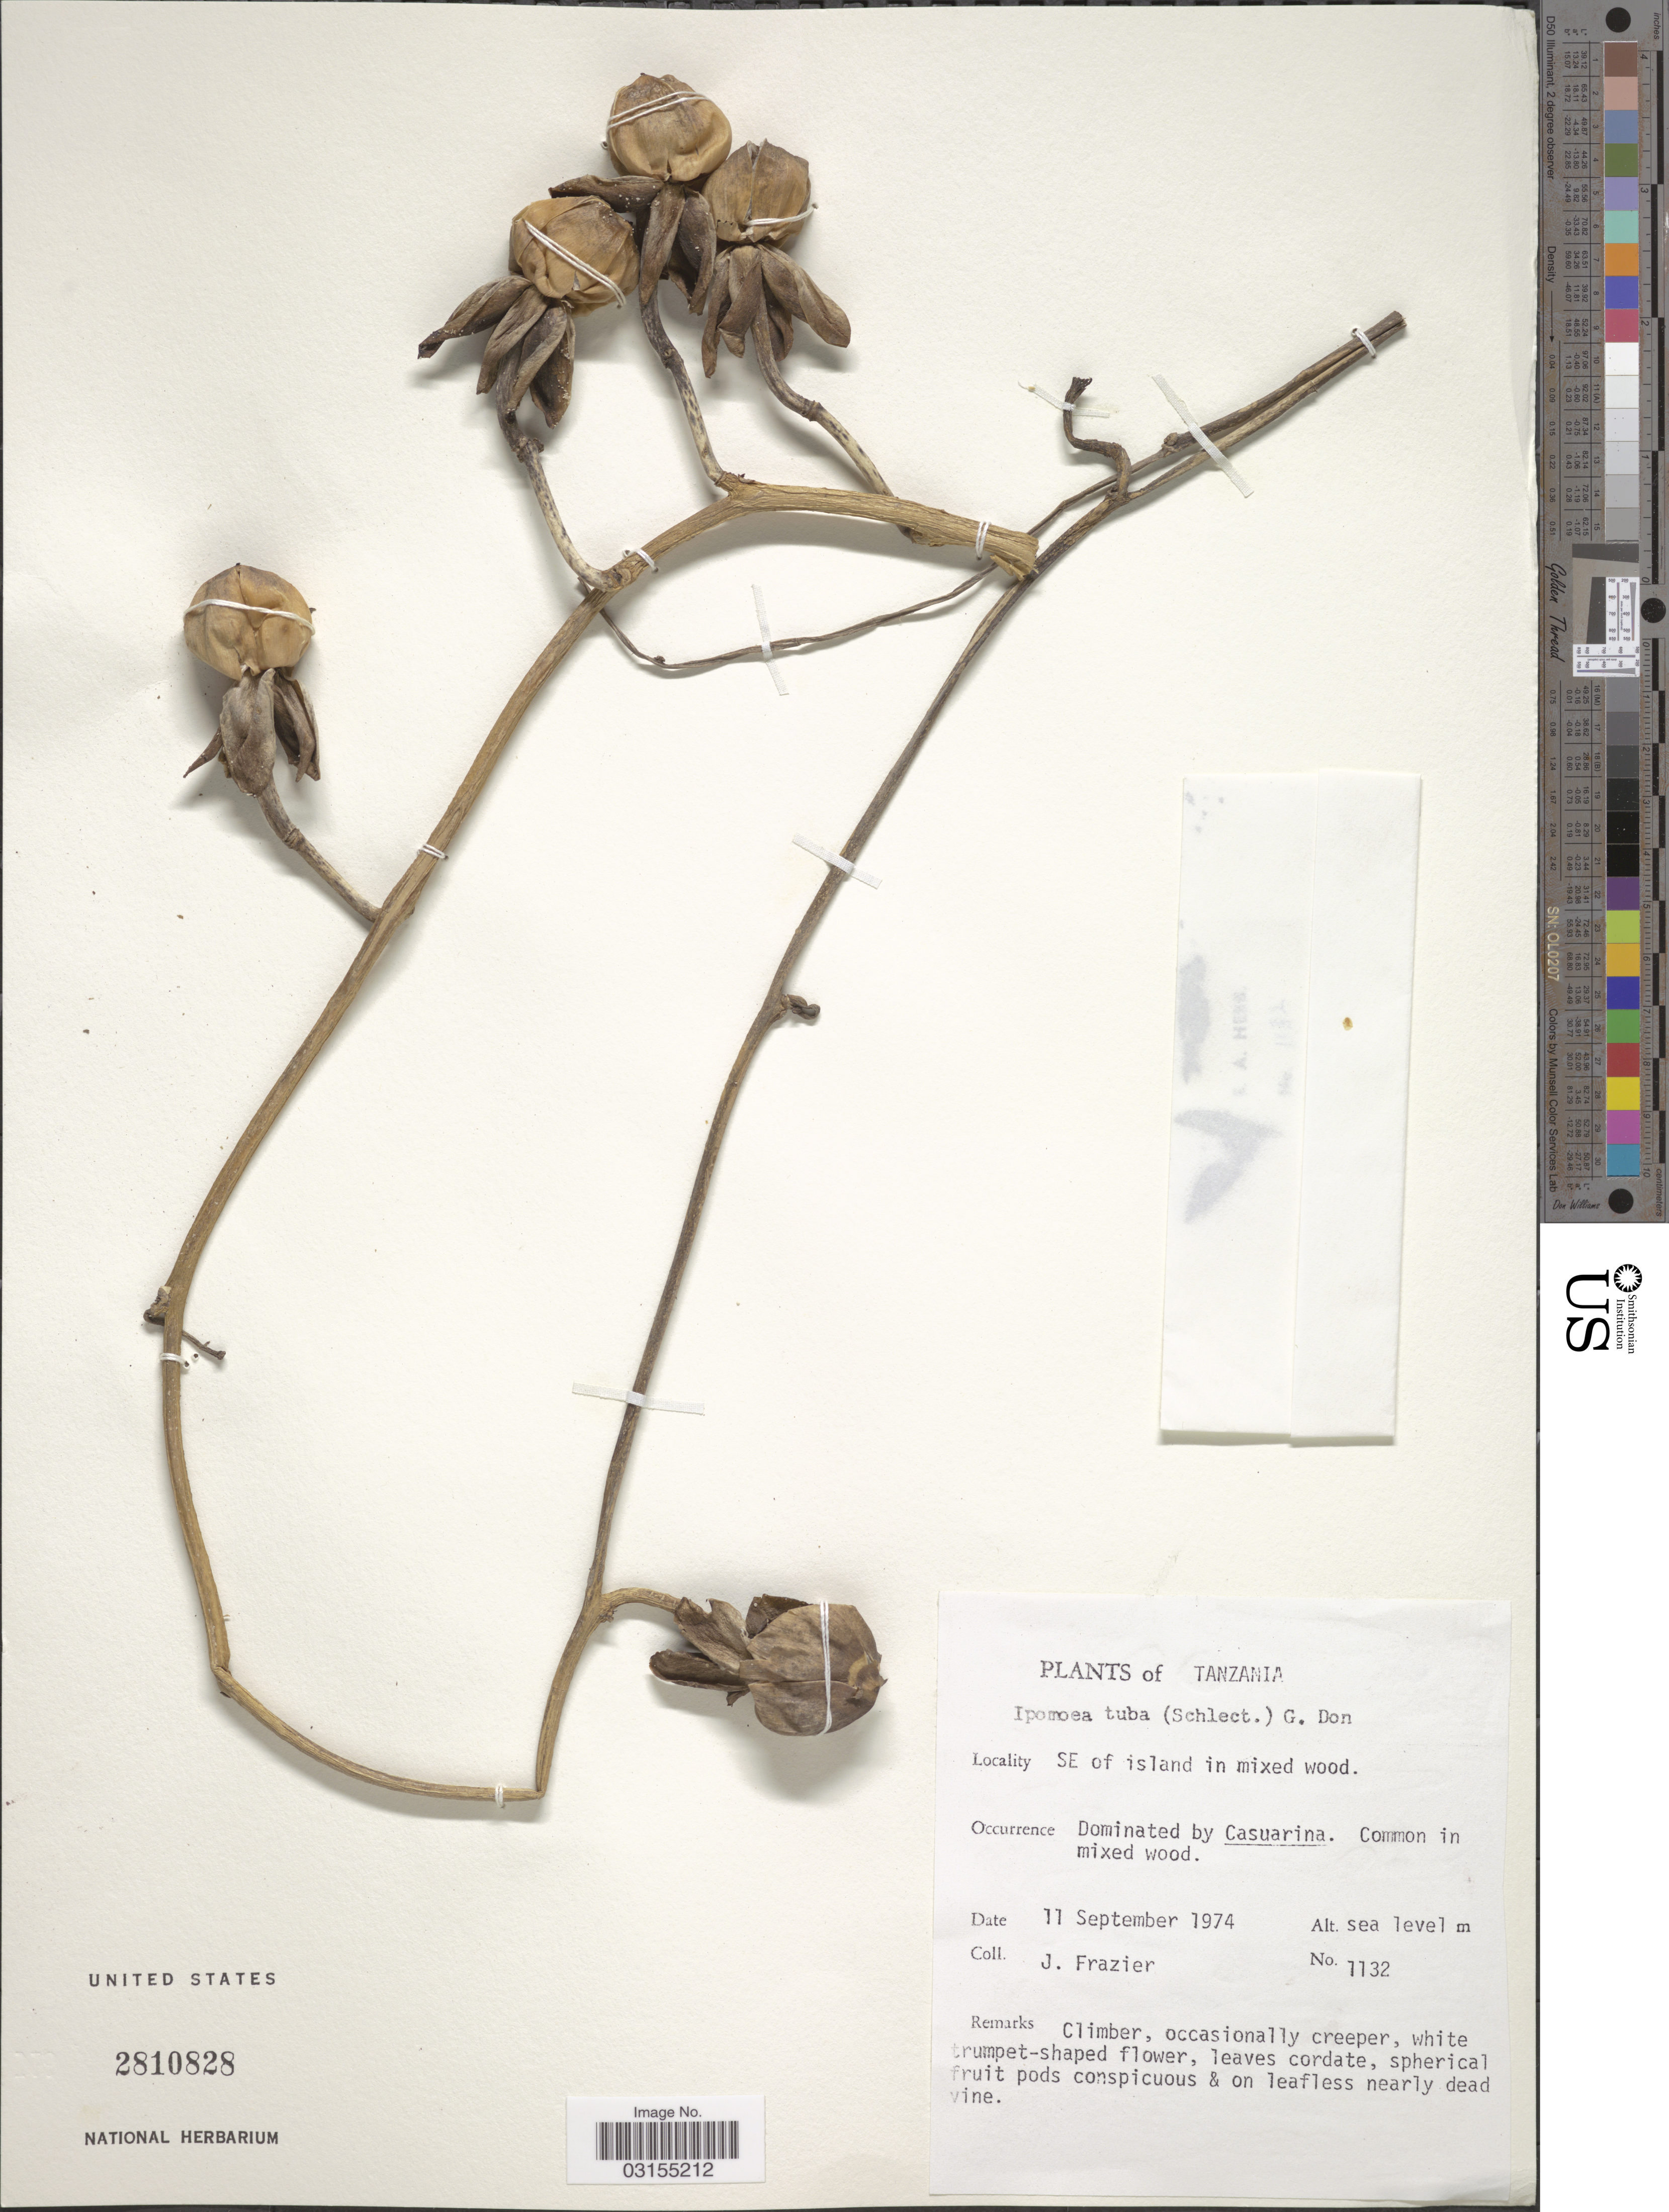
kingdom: Plantae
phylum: Tracheophyta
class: Magnoliopsida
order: Solanales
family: Convolvulaceae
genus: Ipomoea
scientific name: Ipomoea tuba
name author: (Schltdl.) G. Don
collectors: J. Frazier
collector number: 1132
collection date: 1974-09-11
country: Tanzania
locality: SE of island in a mixed wood.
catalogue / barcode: US 2810828